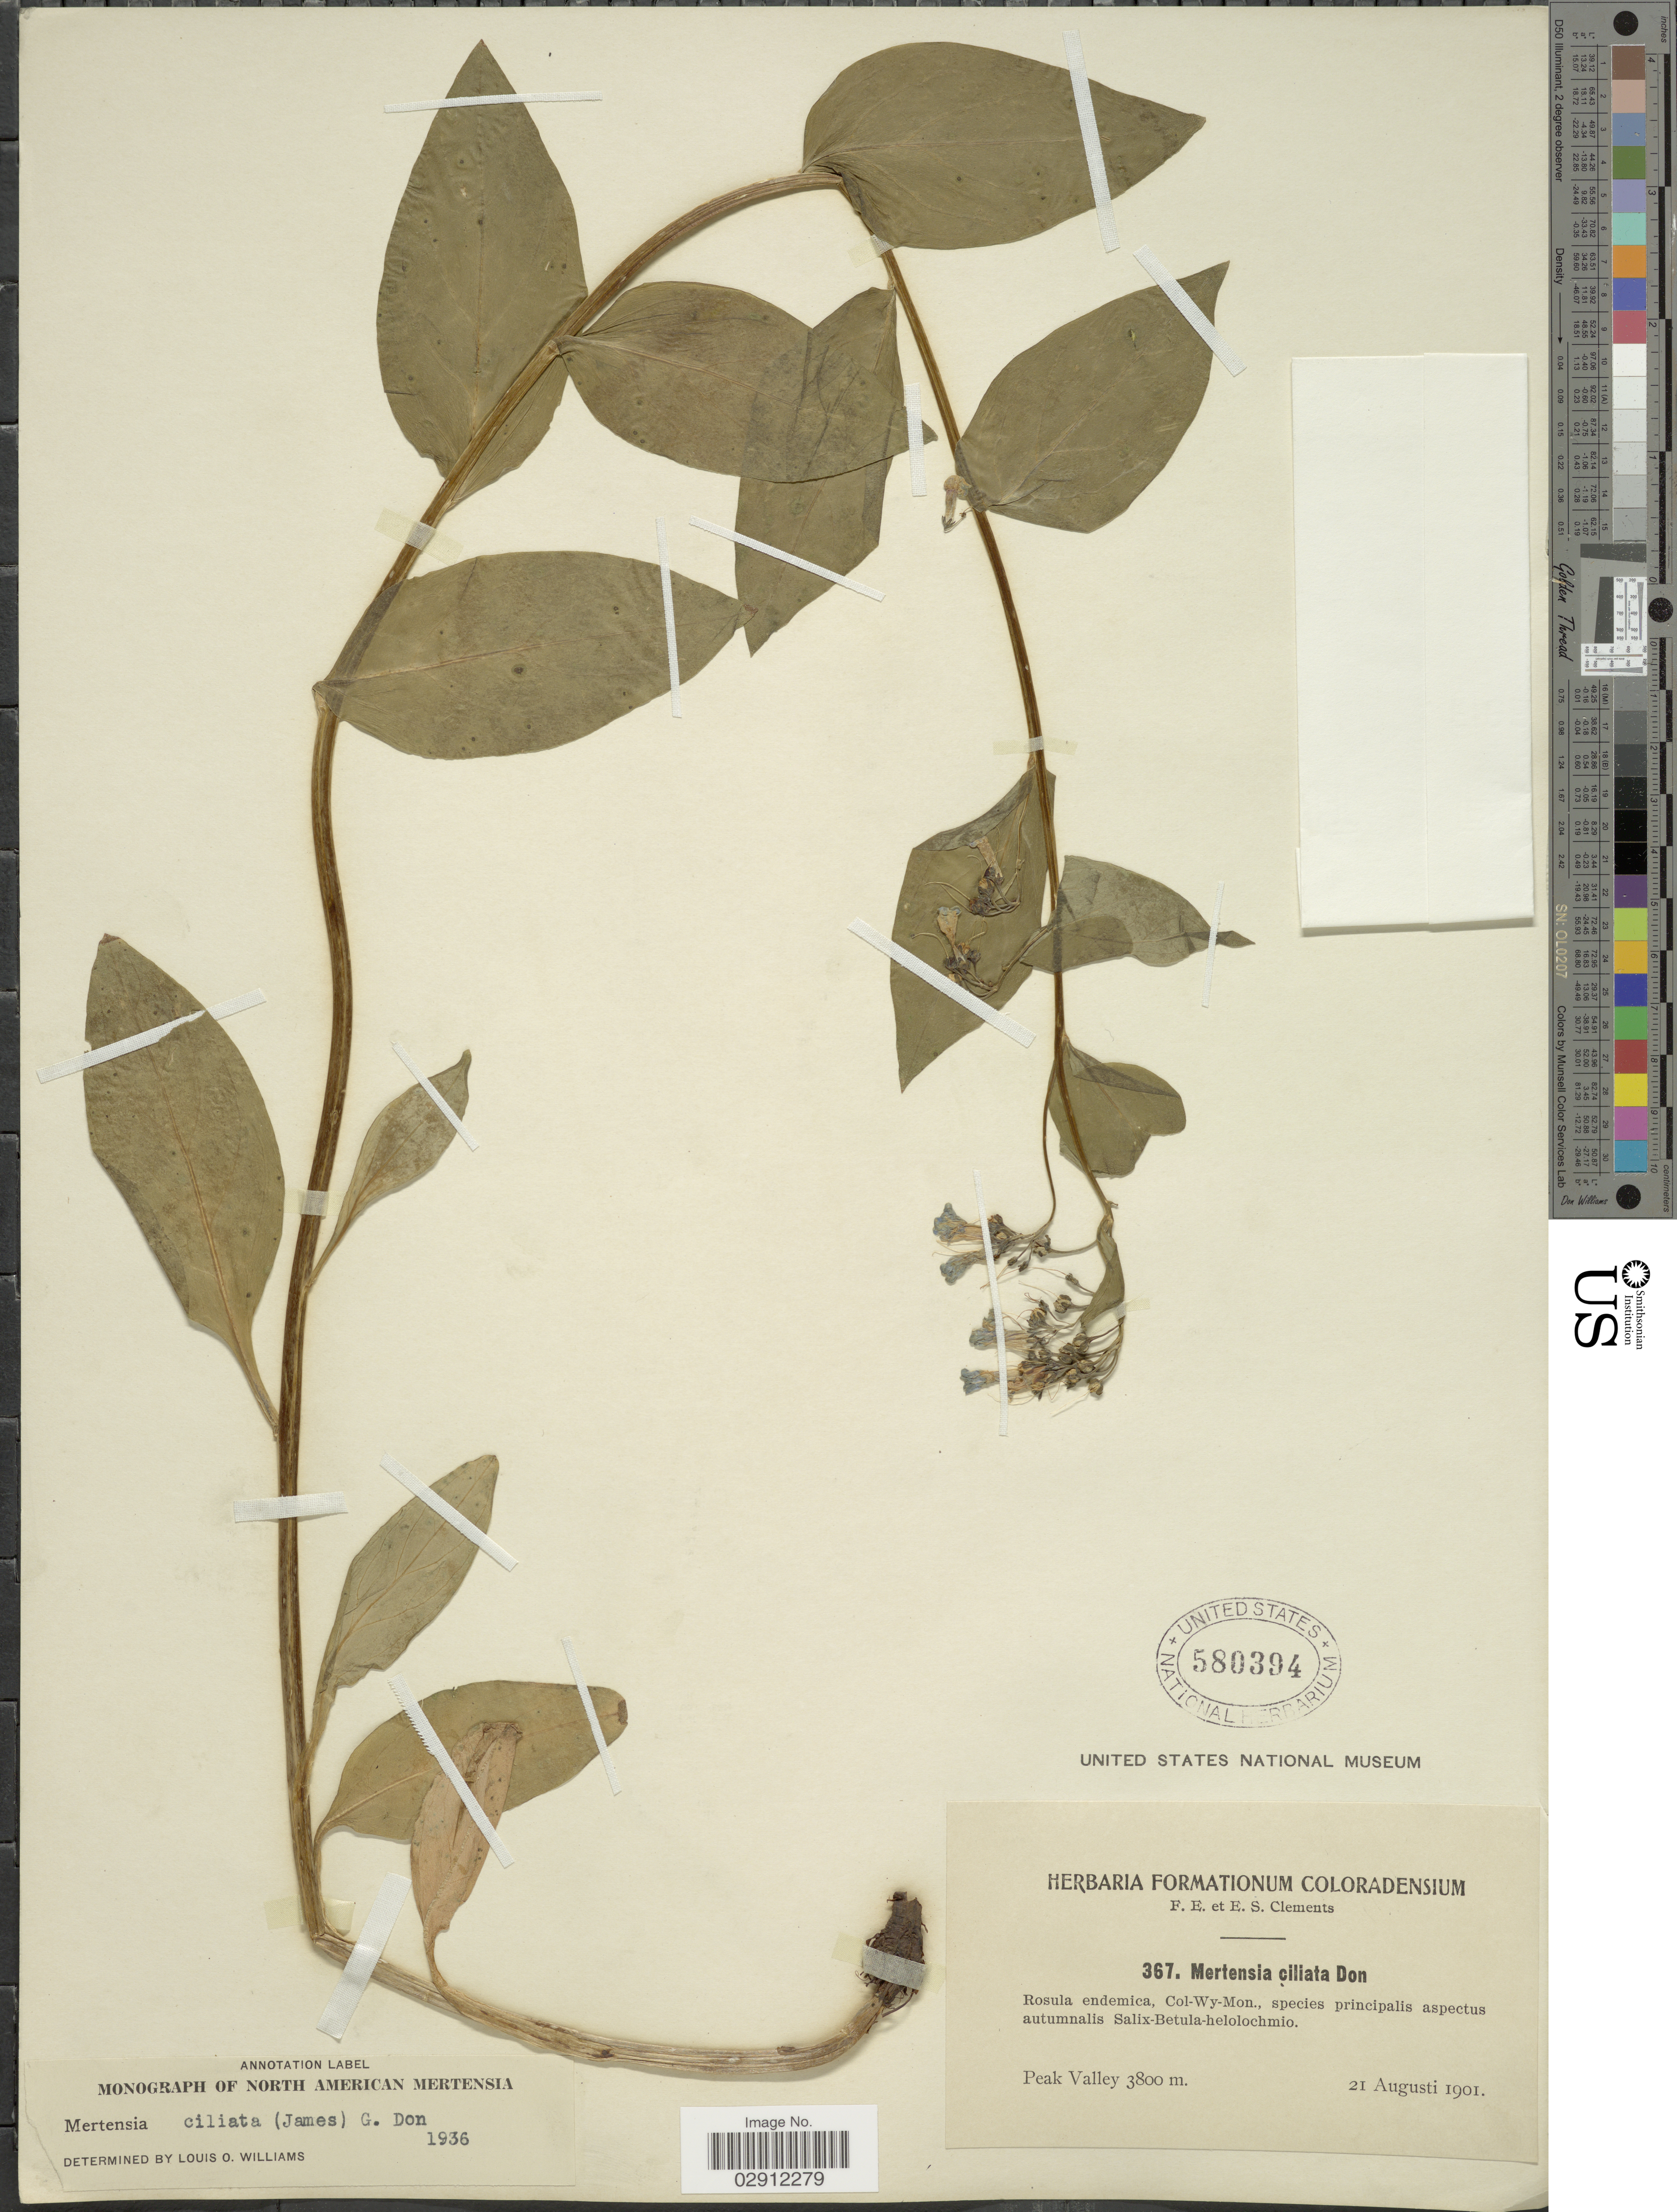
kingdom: Plantae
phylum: Tracheophyta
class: Magnoliopsida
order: Boraginales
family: Boraginaceae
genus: Mertensia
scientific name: Mertensia ciliata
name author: (James) G. Don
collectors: F. E. Clements & E. S. Clements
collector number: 367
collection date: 1901-08-21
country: United States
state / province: Colorado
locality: Peak Valley.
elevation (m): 3800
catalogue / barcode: US 580394